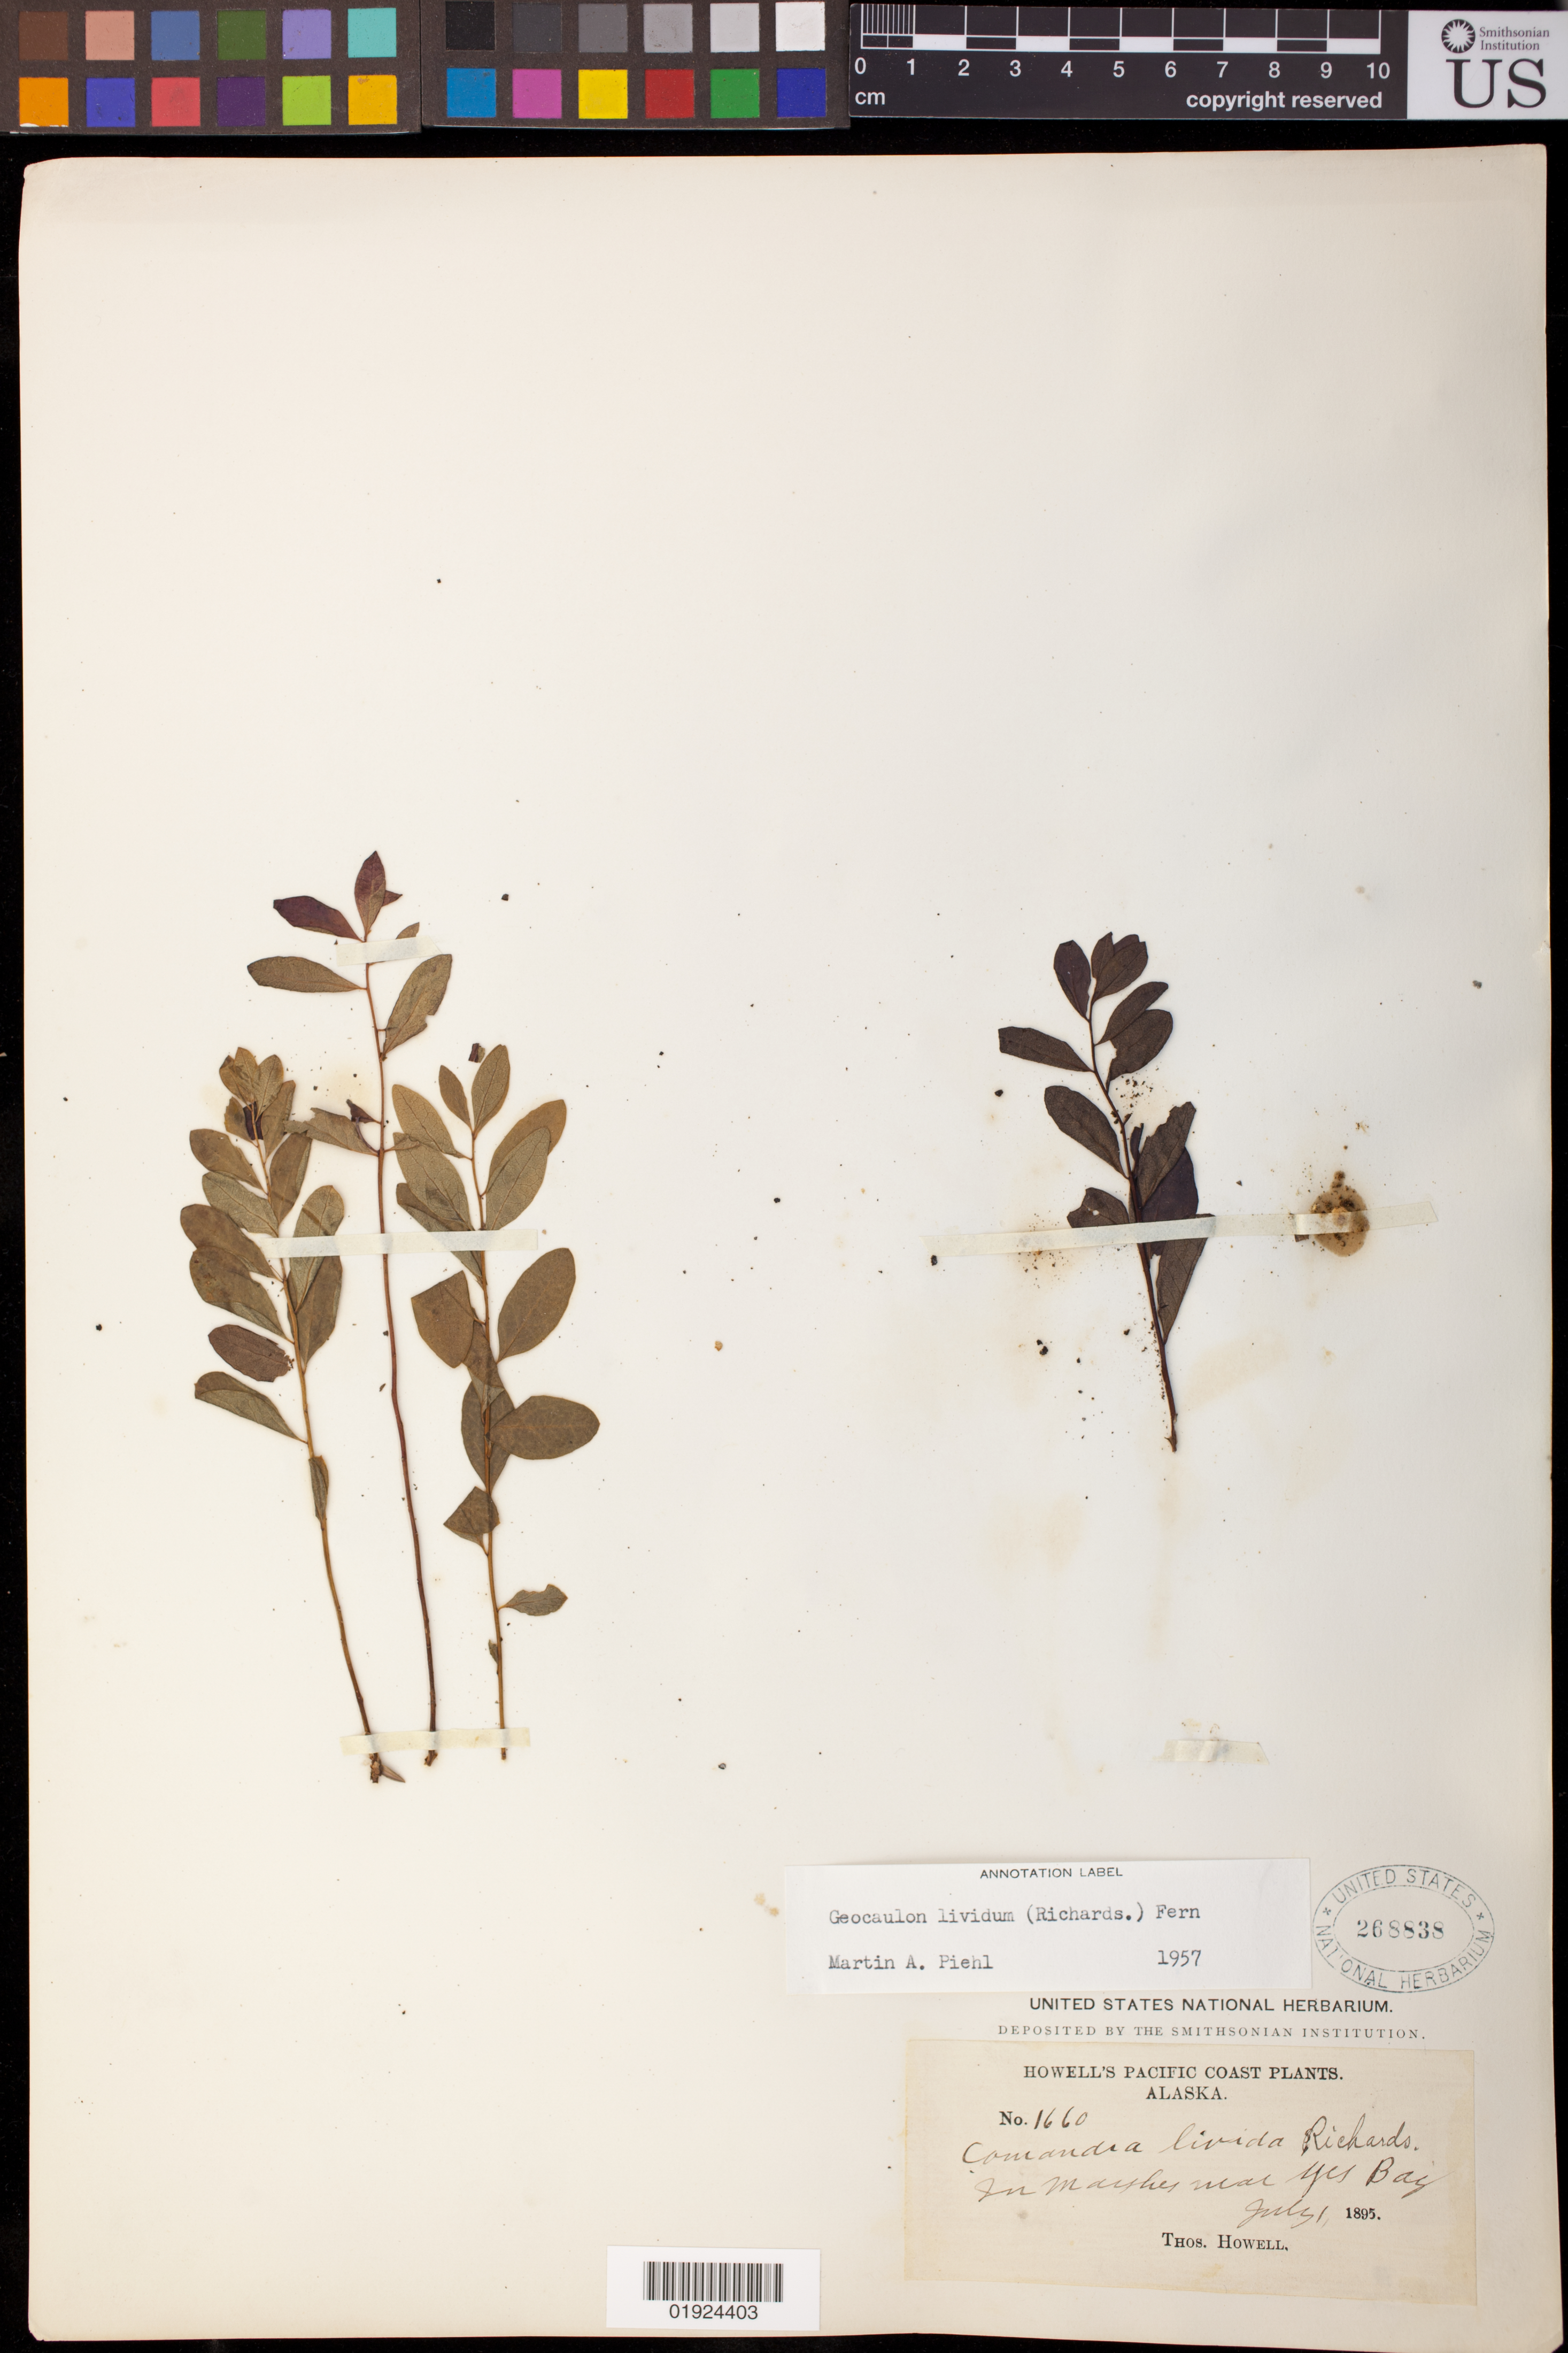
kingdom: Plantae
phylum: Tracheophyta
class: Magnoliopsida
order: Santalales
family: Comandraceae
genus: Geocaulon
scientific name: Geocaulon lividum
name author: (Richardson) Fernald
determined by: Piehl, M. A.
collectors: T. Howell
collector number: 1660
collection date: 1895-07-01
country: United States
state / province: Alaska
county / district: Ketchikan Gateway Borough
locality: marshes near Yes Bay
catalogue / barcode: US 268838